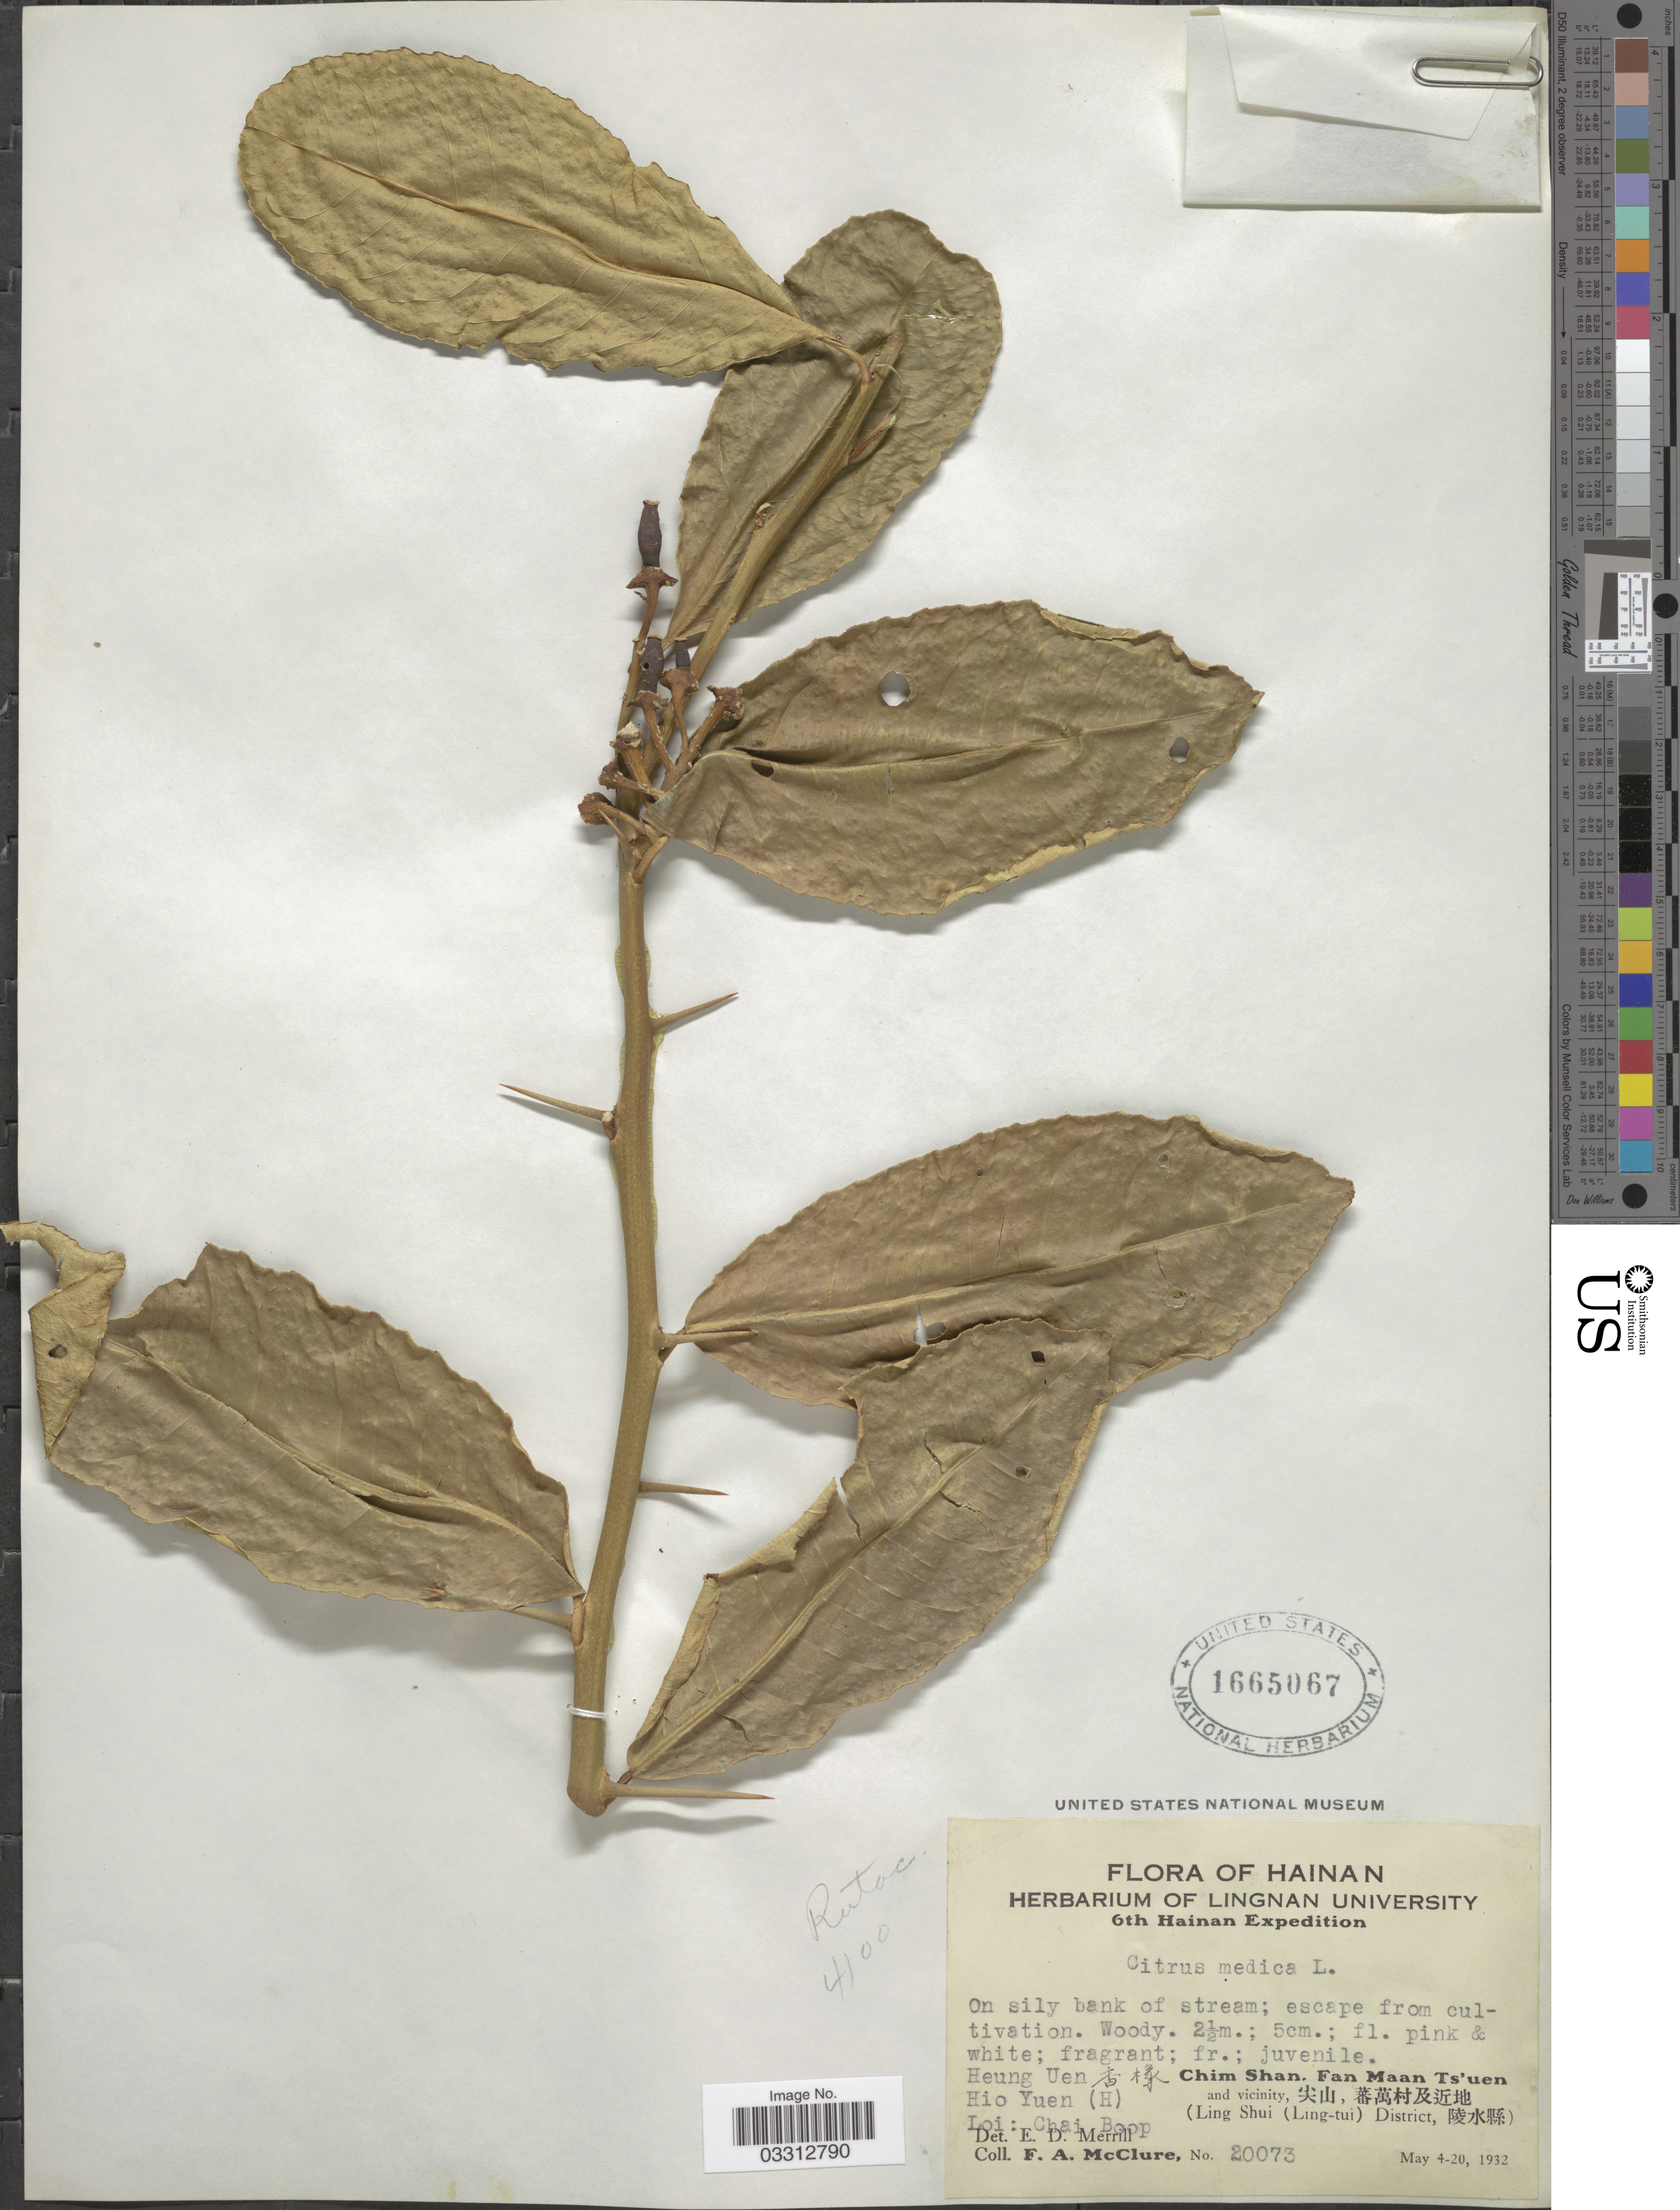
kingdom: Plantae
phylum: Tracheophyta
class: Magnoliopsida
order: Sapindales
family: Rutaceae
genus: Citrus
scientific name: Citrus medica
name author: L.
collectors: F. A. McClure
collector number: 20073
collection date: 1932-05-04/1932-05-20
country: China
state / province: Hainan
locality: Heung Uen, Hio Yuen (H) Loi: Chai Boop. Chim Shan, Fan Maan Ts'uen, and vicinity, (Ling Shui (Ling-tui) District.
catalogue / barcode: US 1665067